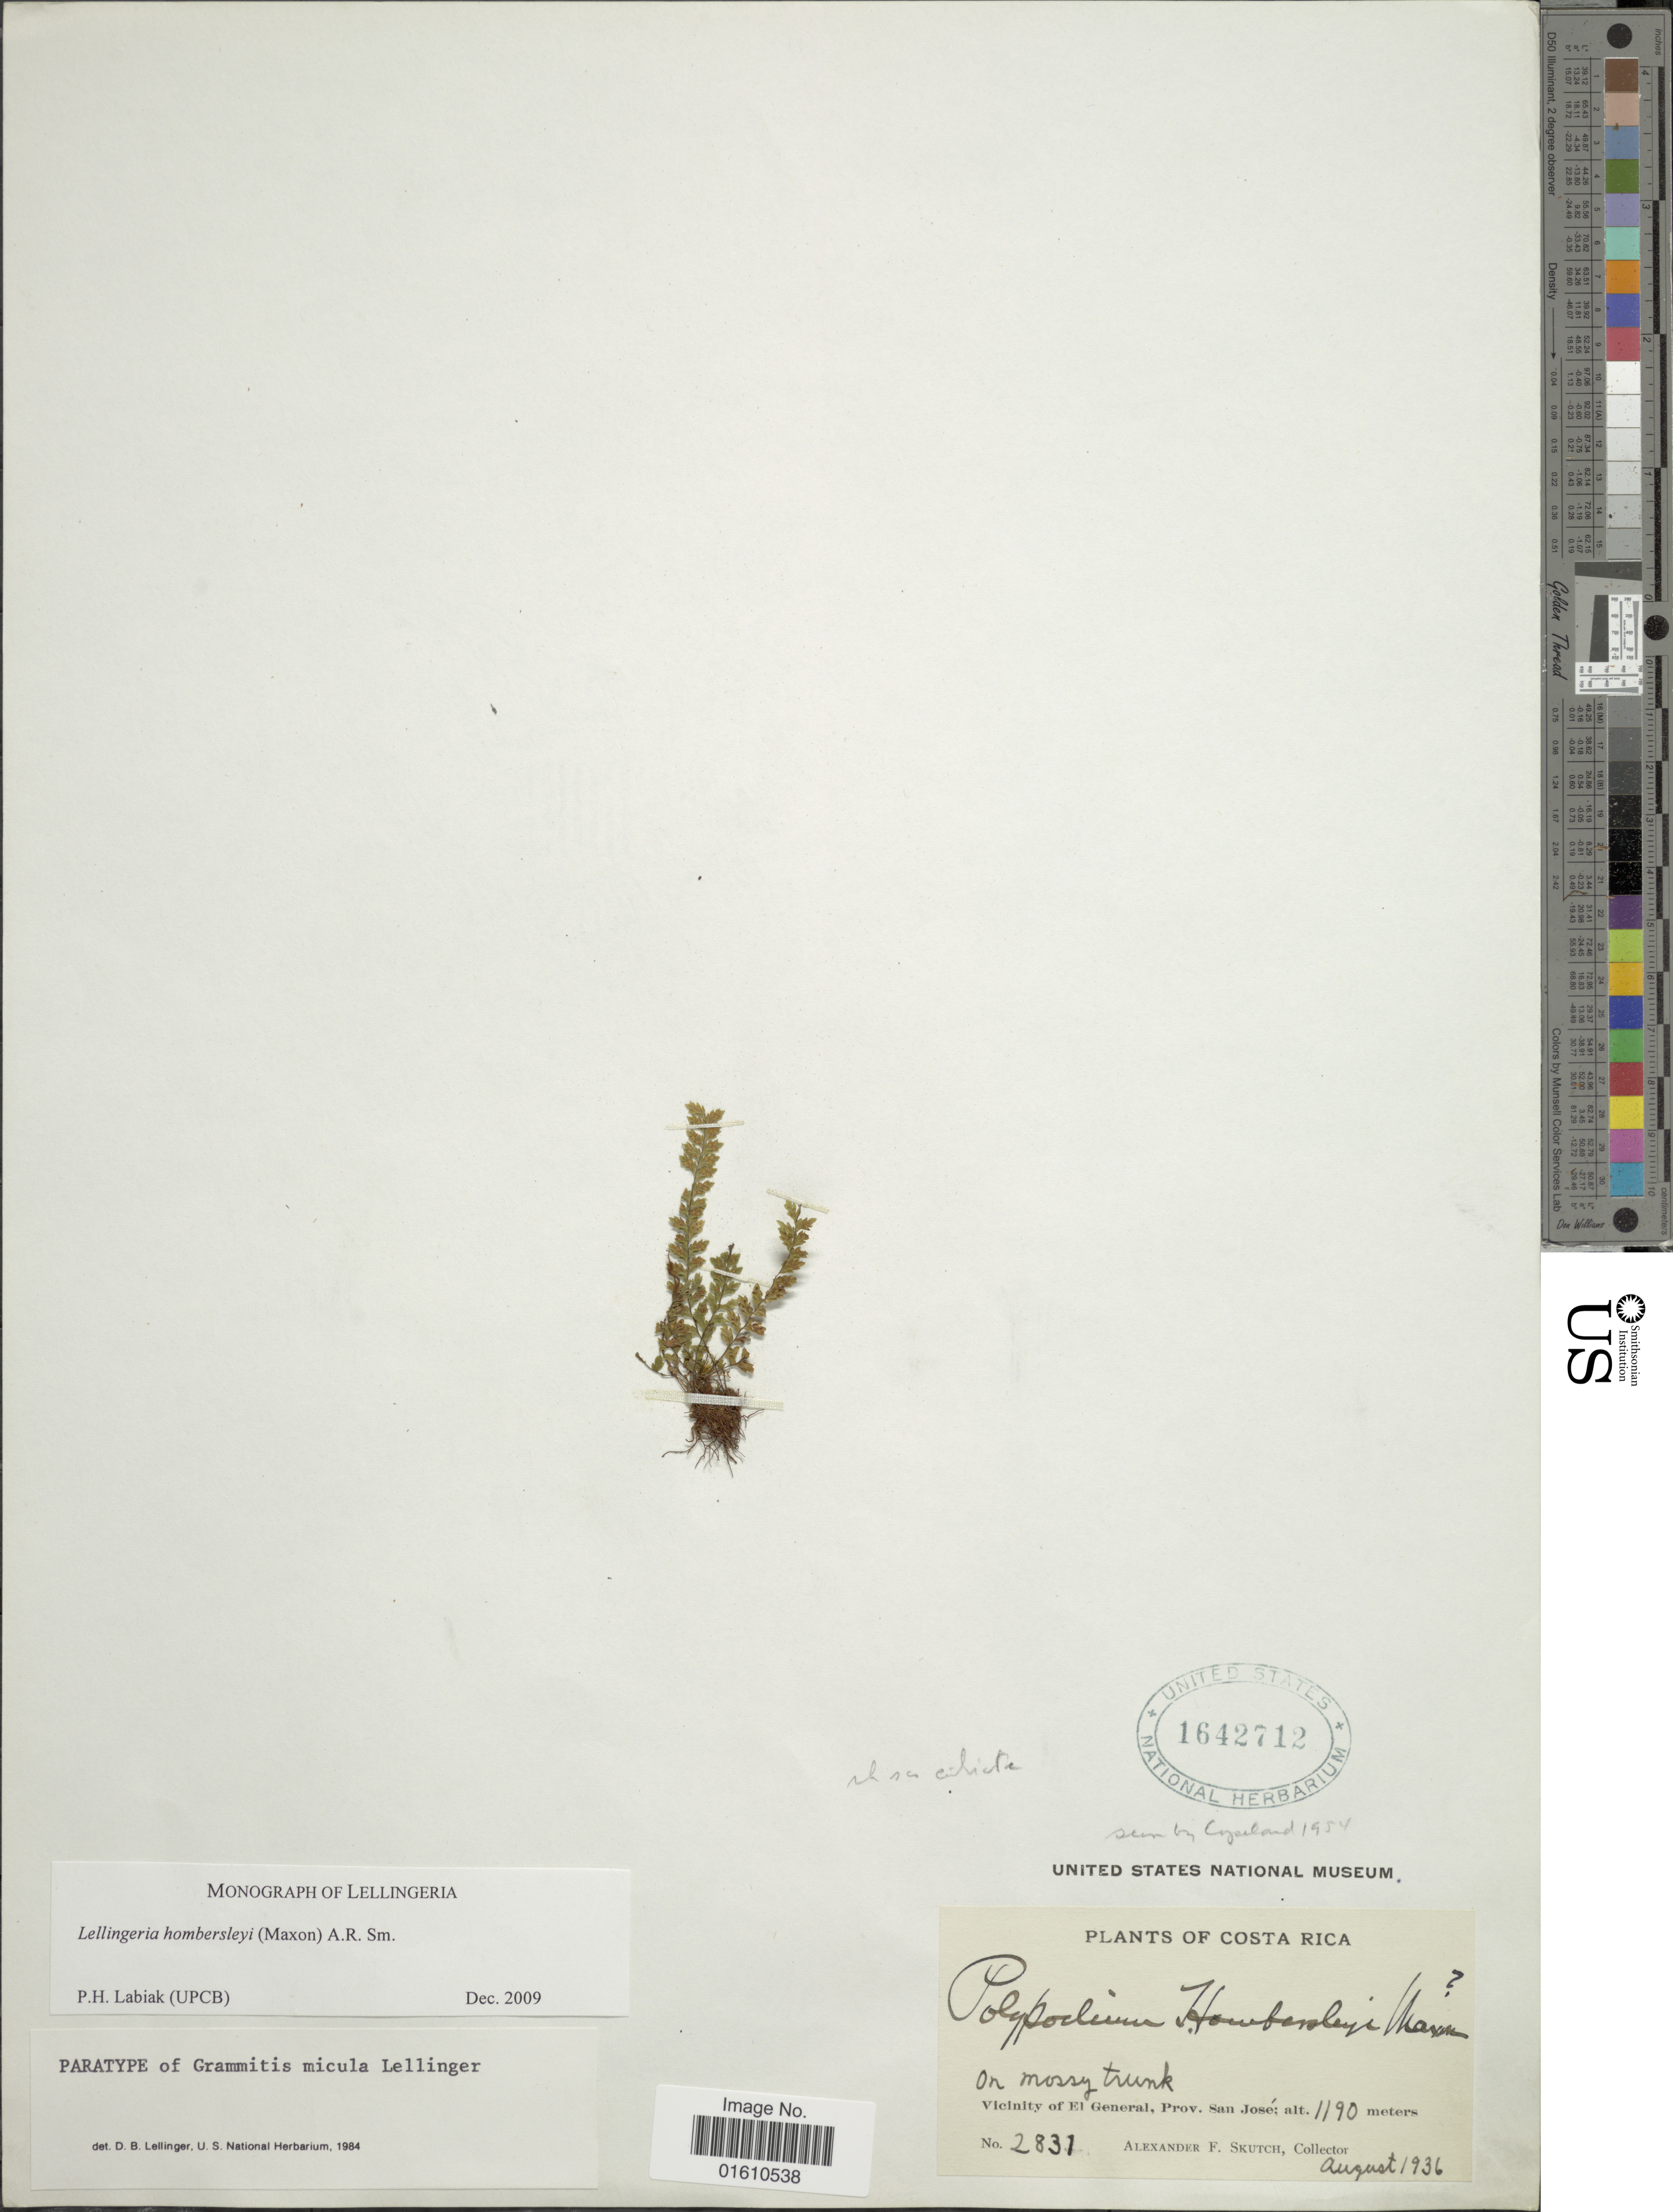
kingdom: Plantae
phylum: Tracheophyta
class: Polypodiopsida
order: Polypodiales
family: Polypodiaceae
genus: Lellingeria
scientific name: Lellingeria hombersleyi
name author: (Maxon) A.R. Sm.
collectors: A. F. Skutch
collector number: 2831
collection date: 1936-08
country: Costa Rica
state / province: San José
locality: Vicinity of El General, Prov. San Jose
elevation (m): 1190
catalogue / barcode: US 1642712